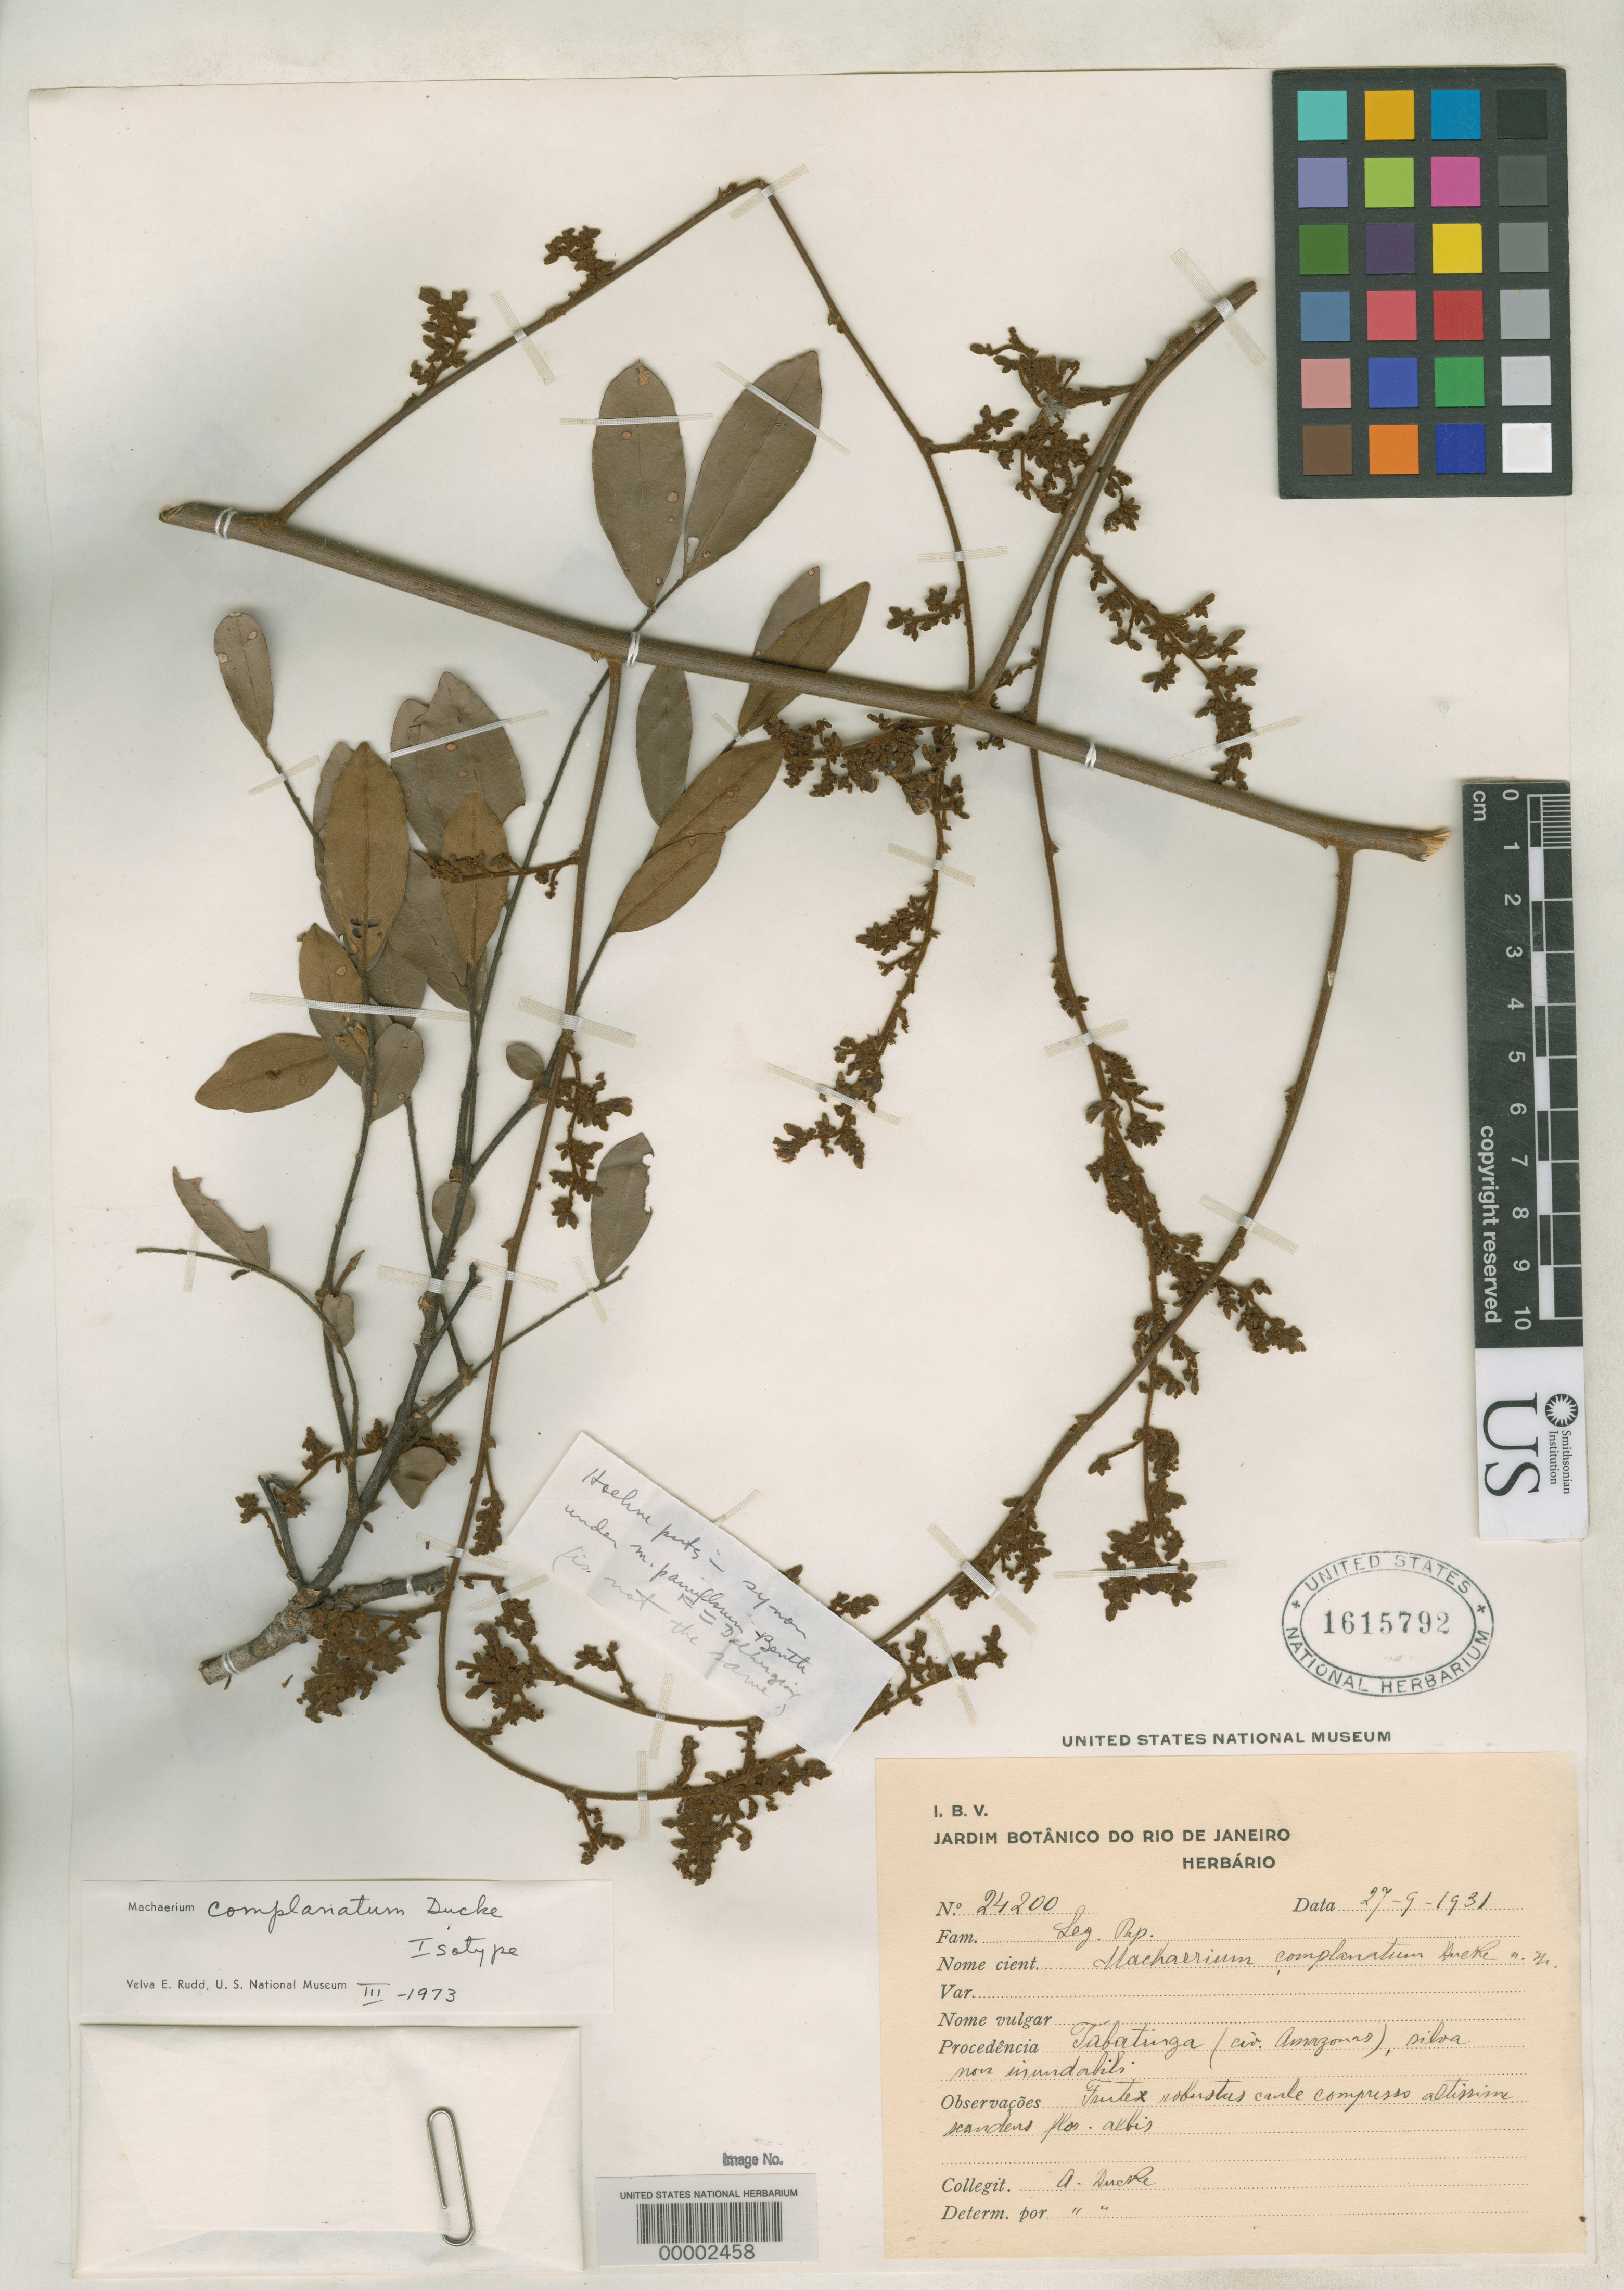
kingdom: Plantae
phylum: Tracheophyta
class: Magnoliopsida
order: Fabales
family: Fabaceae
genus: Machaerium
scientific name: Machaerium complanatum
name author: Ducke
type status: Isotype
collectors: A. Ducke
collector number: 24200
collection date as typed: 27 Sep 1931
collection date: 1931-09-27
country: Brazil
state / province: Amazonas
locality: Tabatinga.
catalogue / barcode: US 1615792